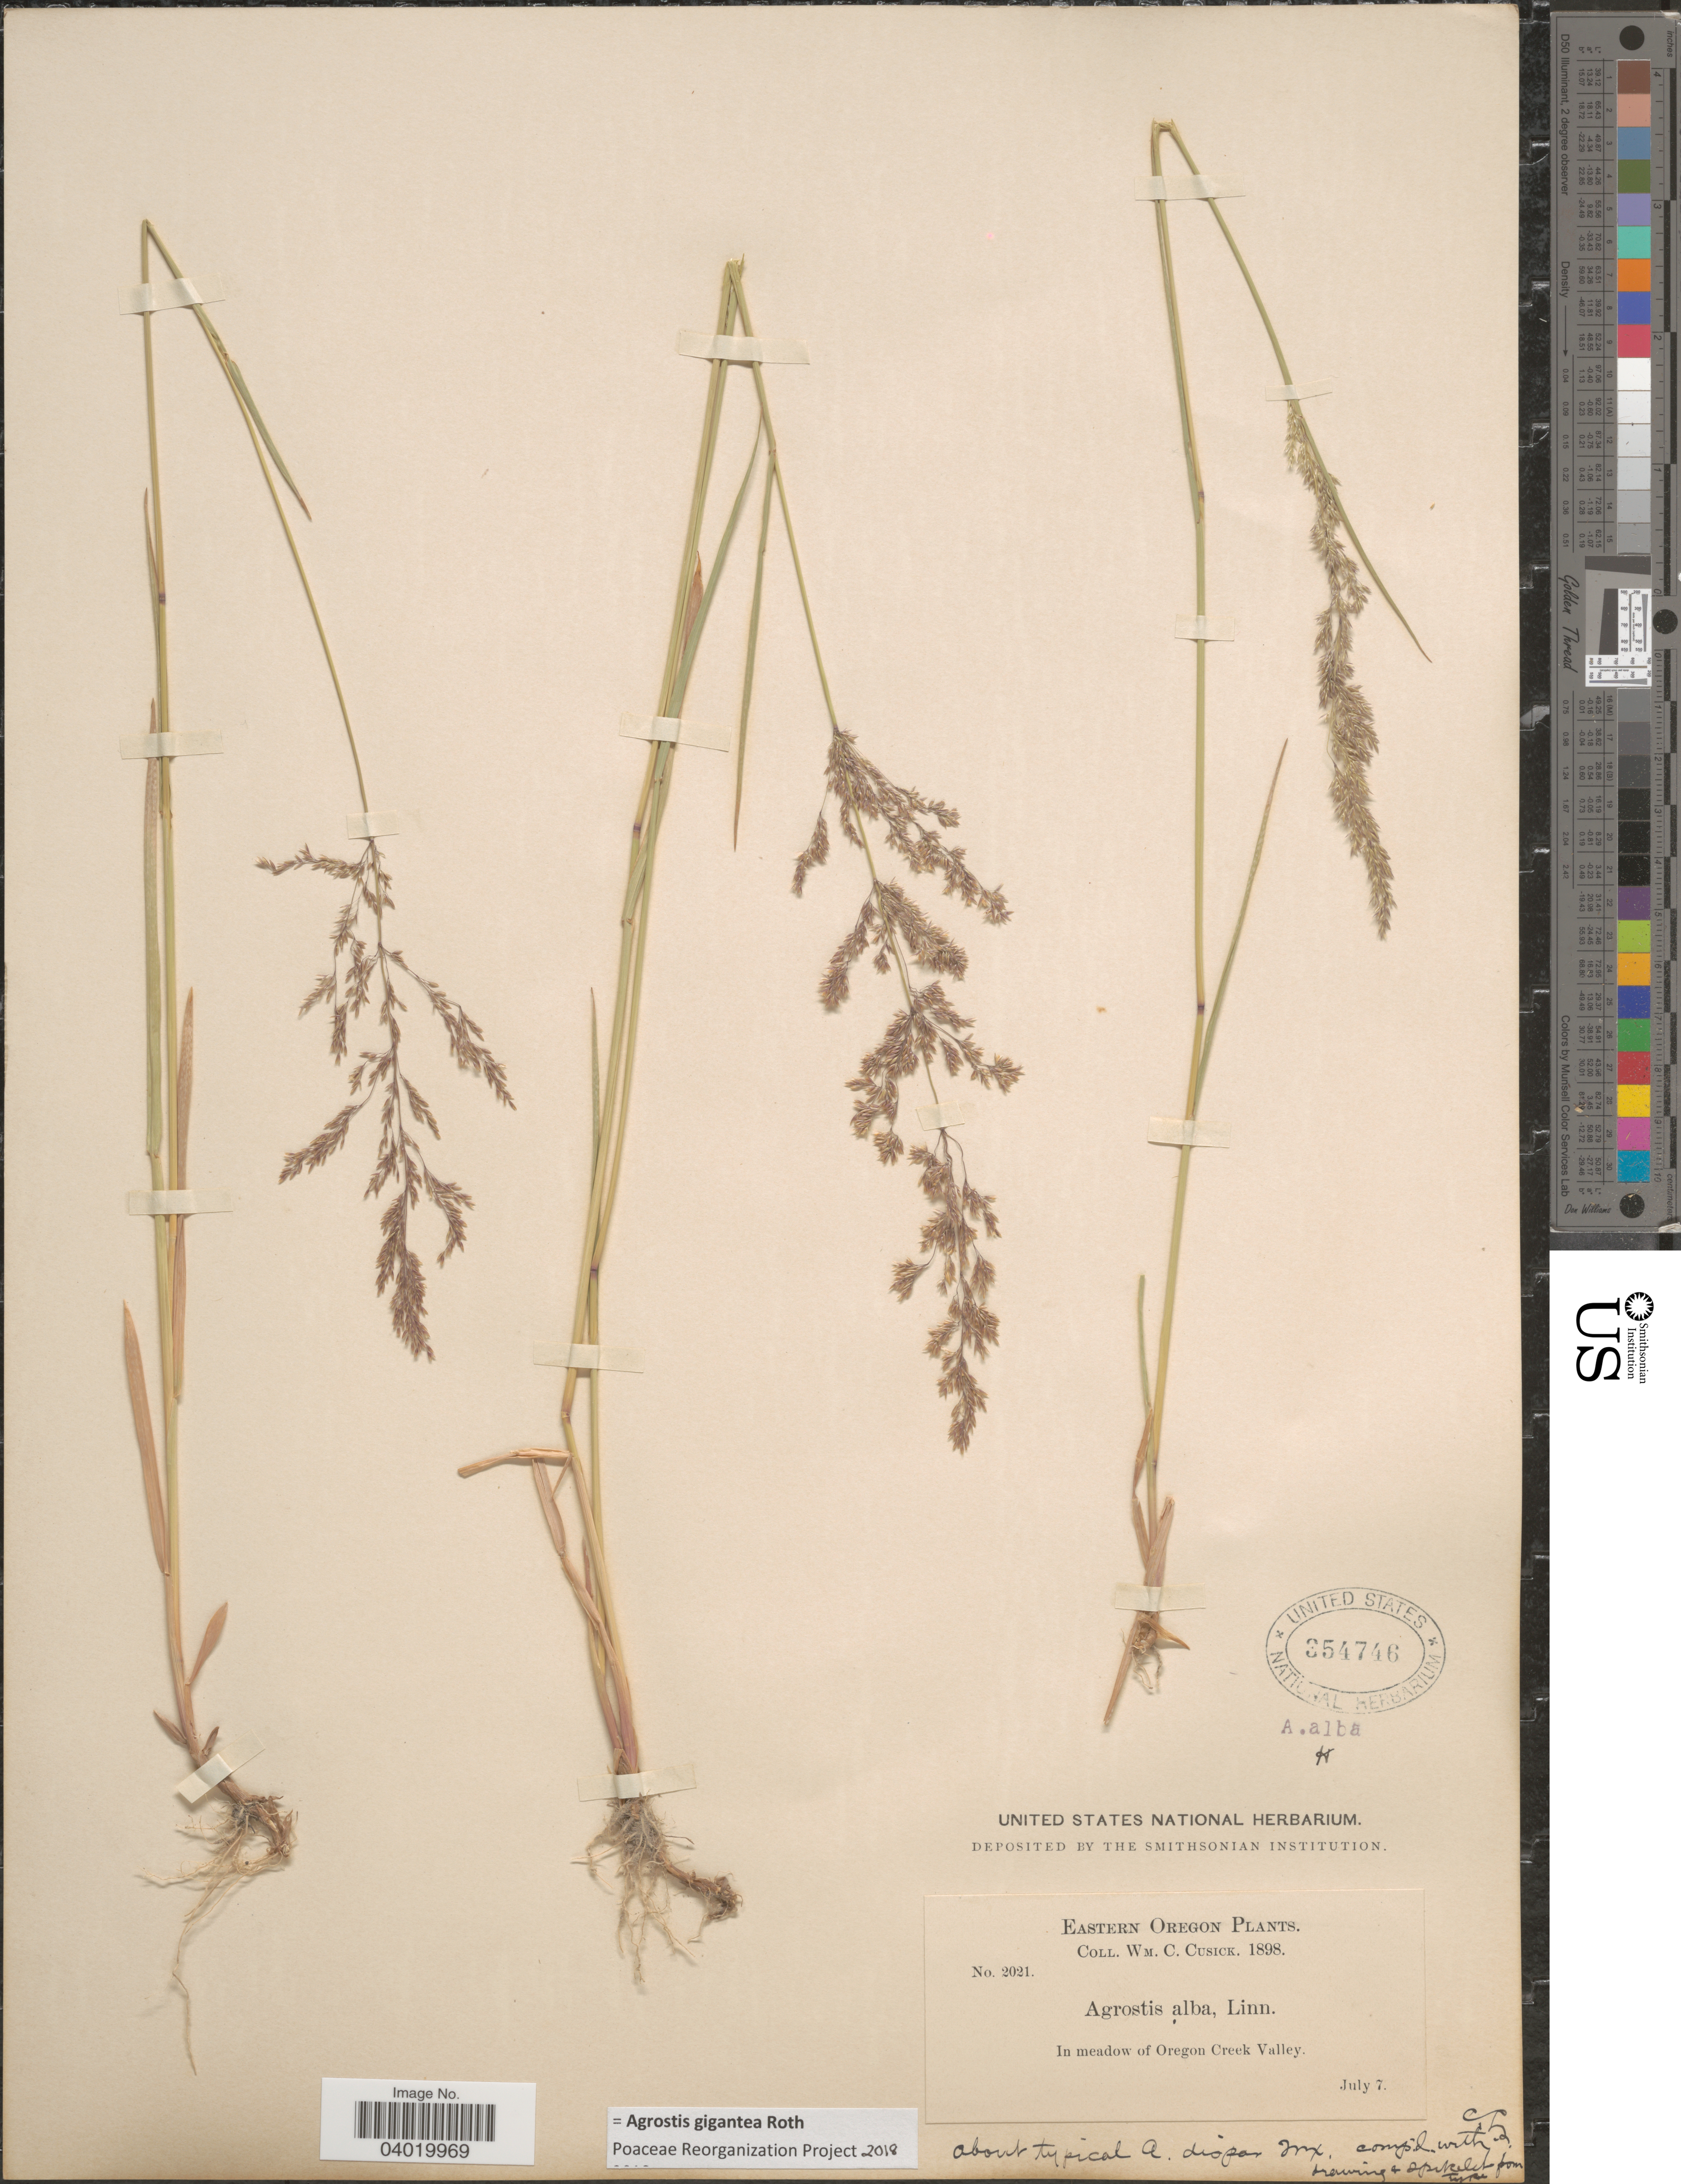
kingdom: Plantae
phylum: Tracheophyta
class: Liliopsida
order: Poales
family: Poaceae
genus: Agrostis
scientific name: Agrostis gigantea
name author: Roth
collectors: W. C. Cusick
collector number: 2021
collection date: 1898-07-07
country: United States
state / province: Oregon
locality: Eastern Oregon. In meadow of Oregon Creek Valley.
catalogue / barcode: US 354746